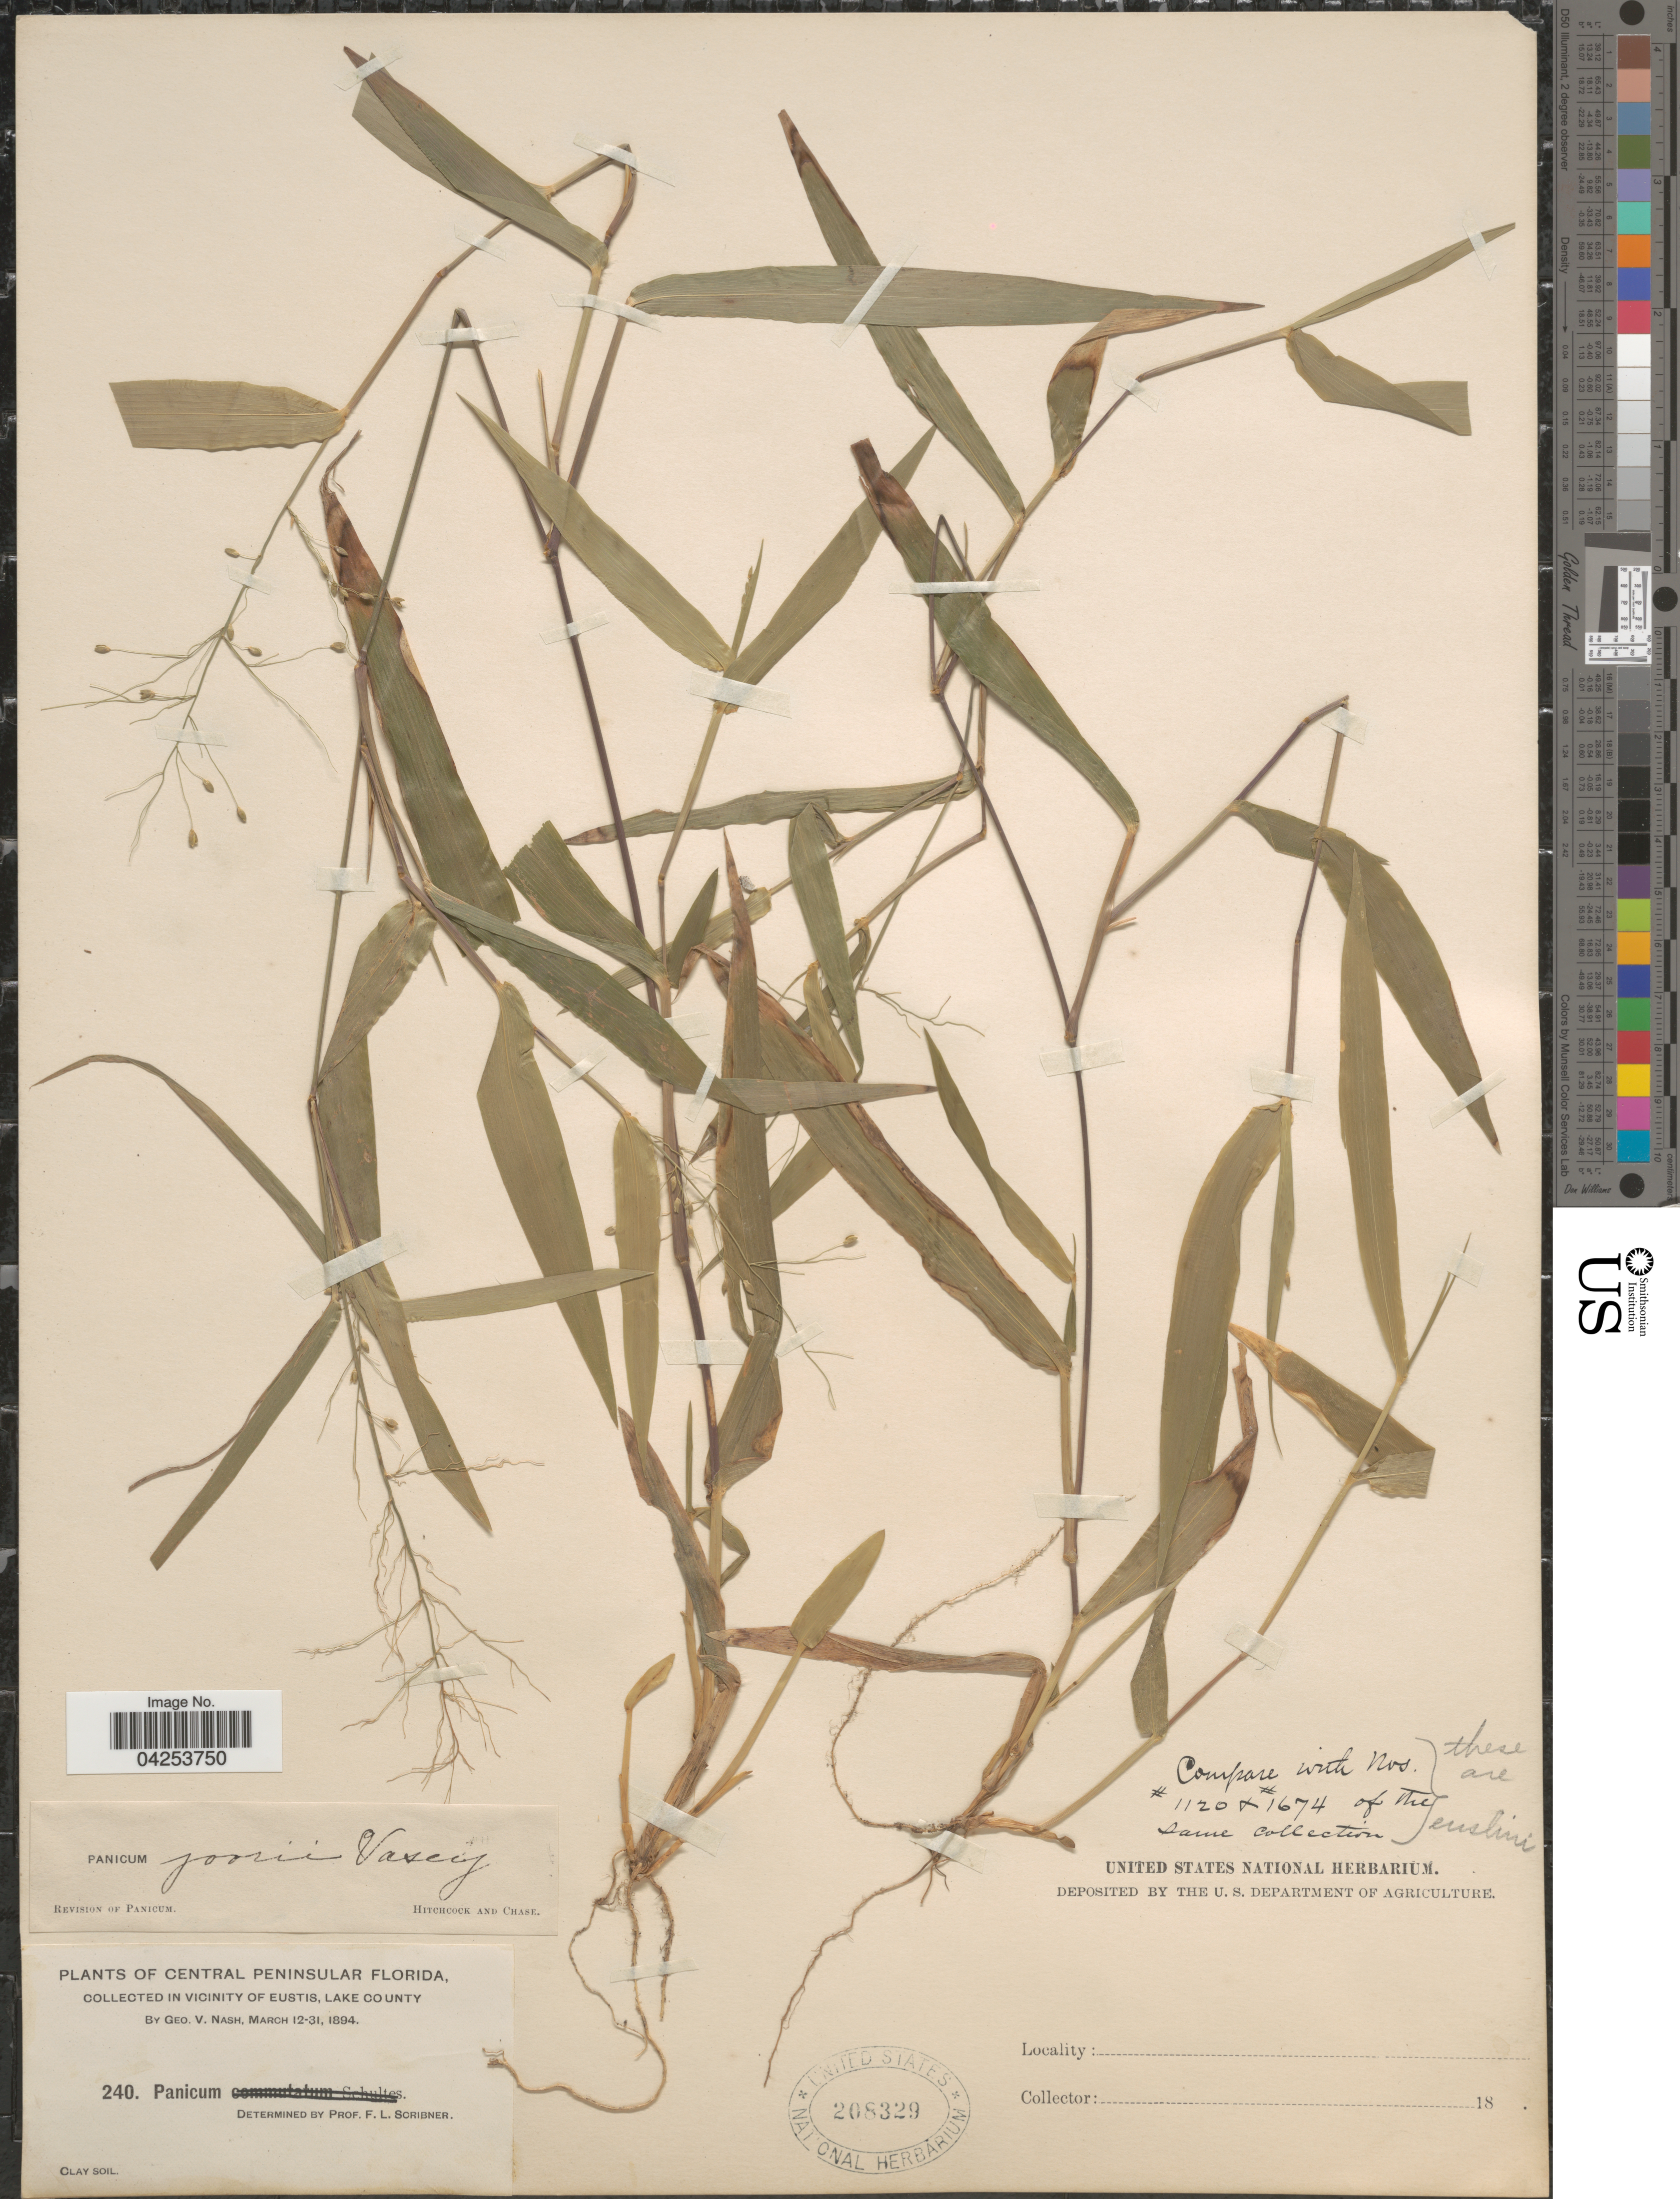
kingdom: Plantae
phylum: Tracheophyta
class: Liliopsida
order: Poales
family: Poaceae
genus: Dichanthelium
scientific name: Dichanthelium commutatum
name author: (Schult.) Gould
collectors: G. V. Nash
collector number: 240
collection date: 1894-03-12/1894-03-31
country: United States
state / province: Florida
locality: Central Peninsular Florida. In vicinity of Eustis, Lake County.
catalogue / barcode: US 208329